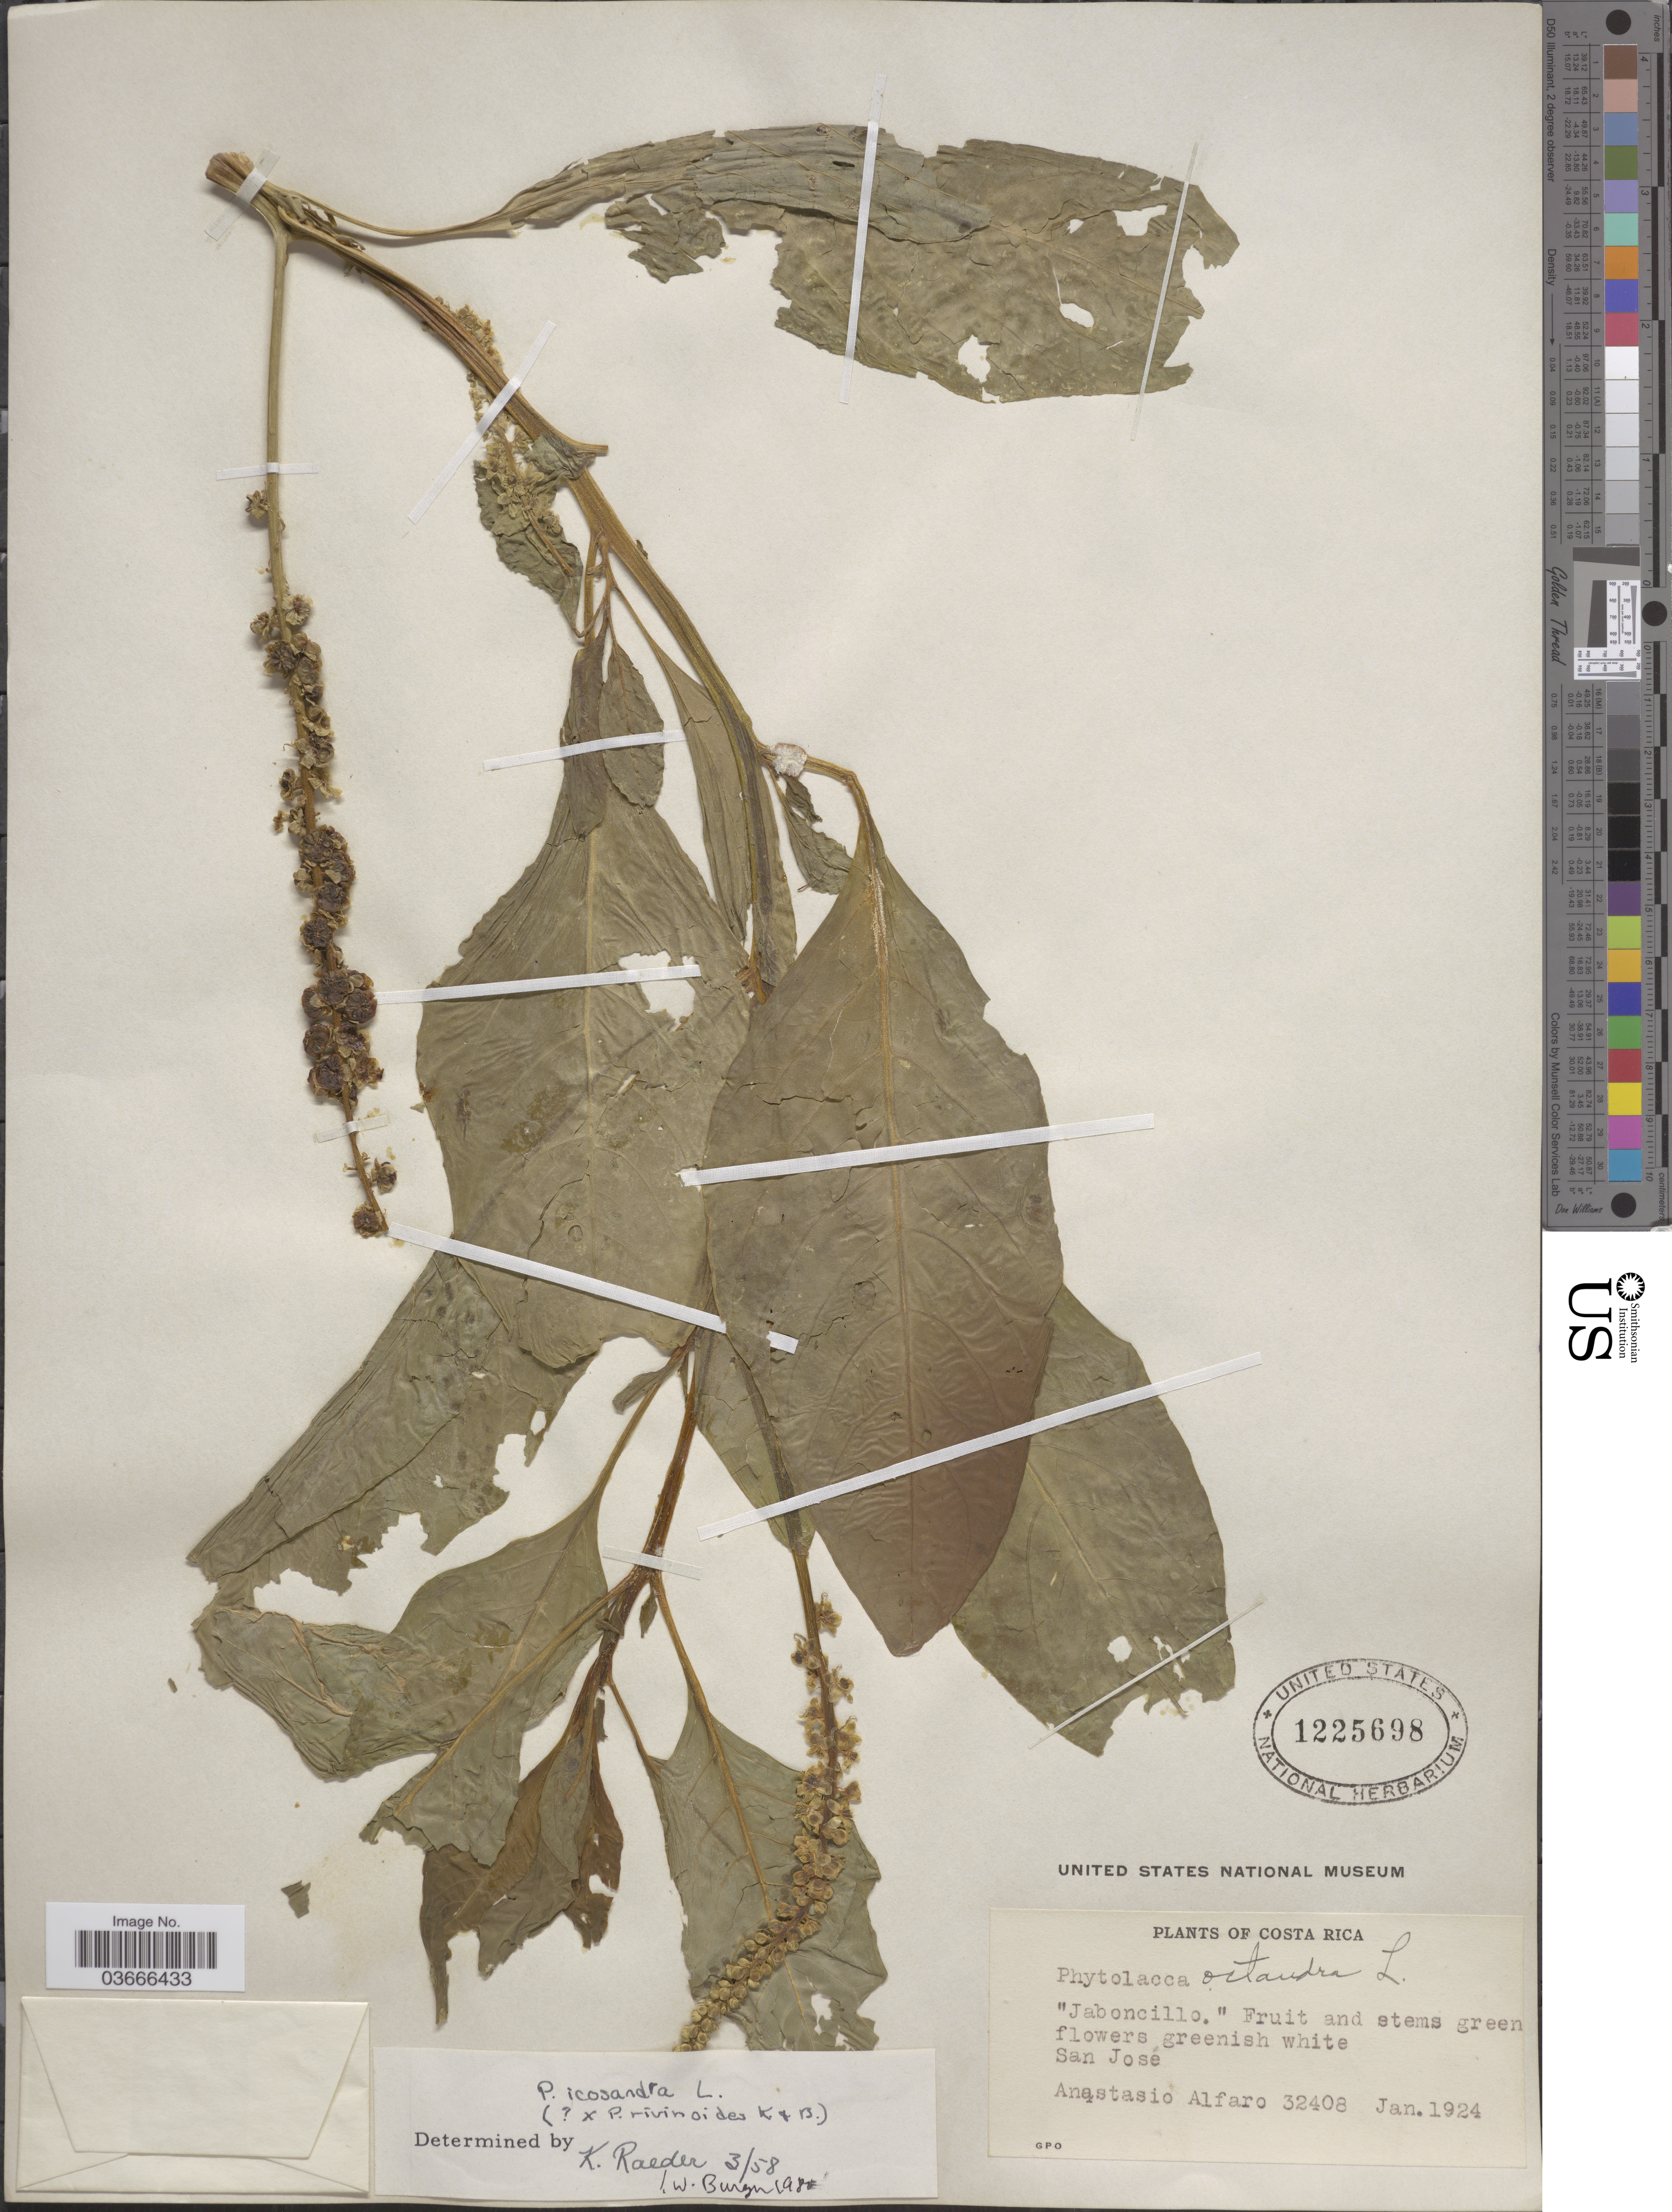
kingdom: Plantae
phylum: Tracheophyta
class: Magnoliopsida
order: Caryophyllales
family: Phytolaccaceae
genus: Phytolacca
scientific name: Phytolacca icosandra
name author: L.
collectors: A. Alfaro Gonzalez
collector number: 32408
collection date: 1924-01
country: Costa Rica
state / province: San José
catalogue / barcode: US 1225698